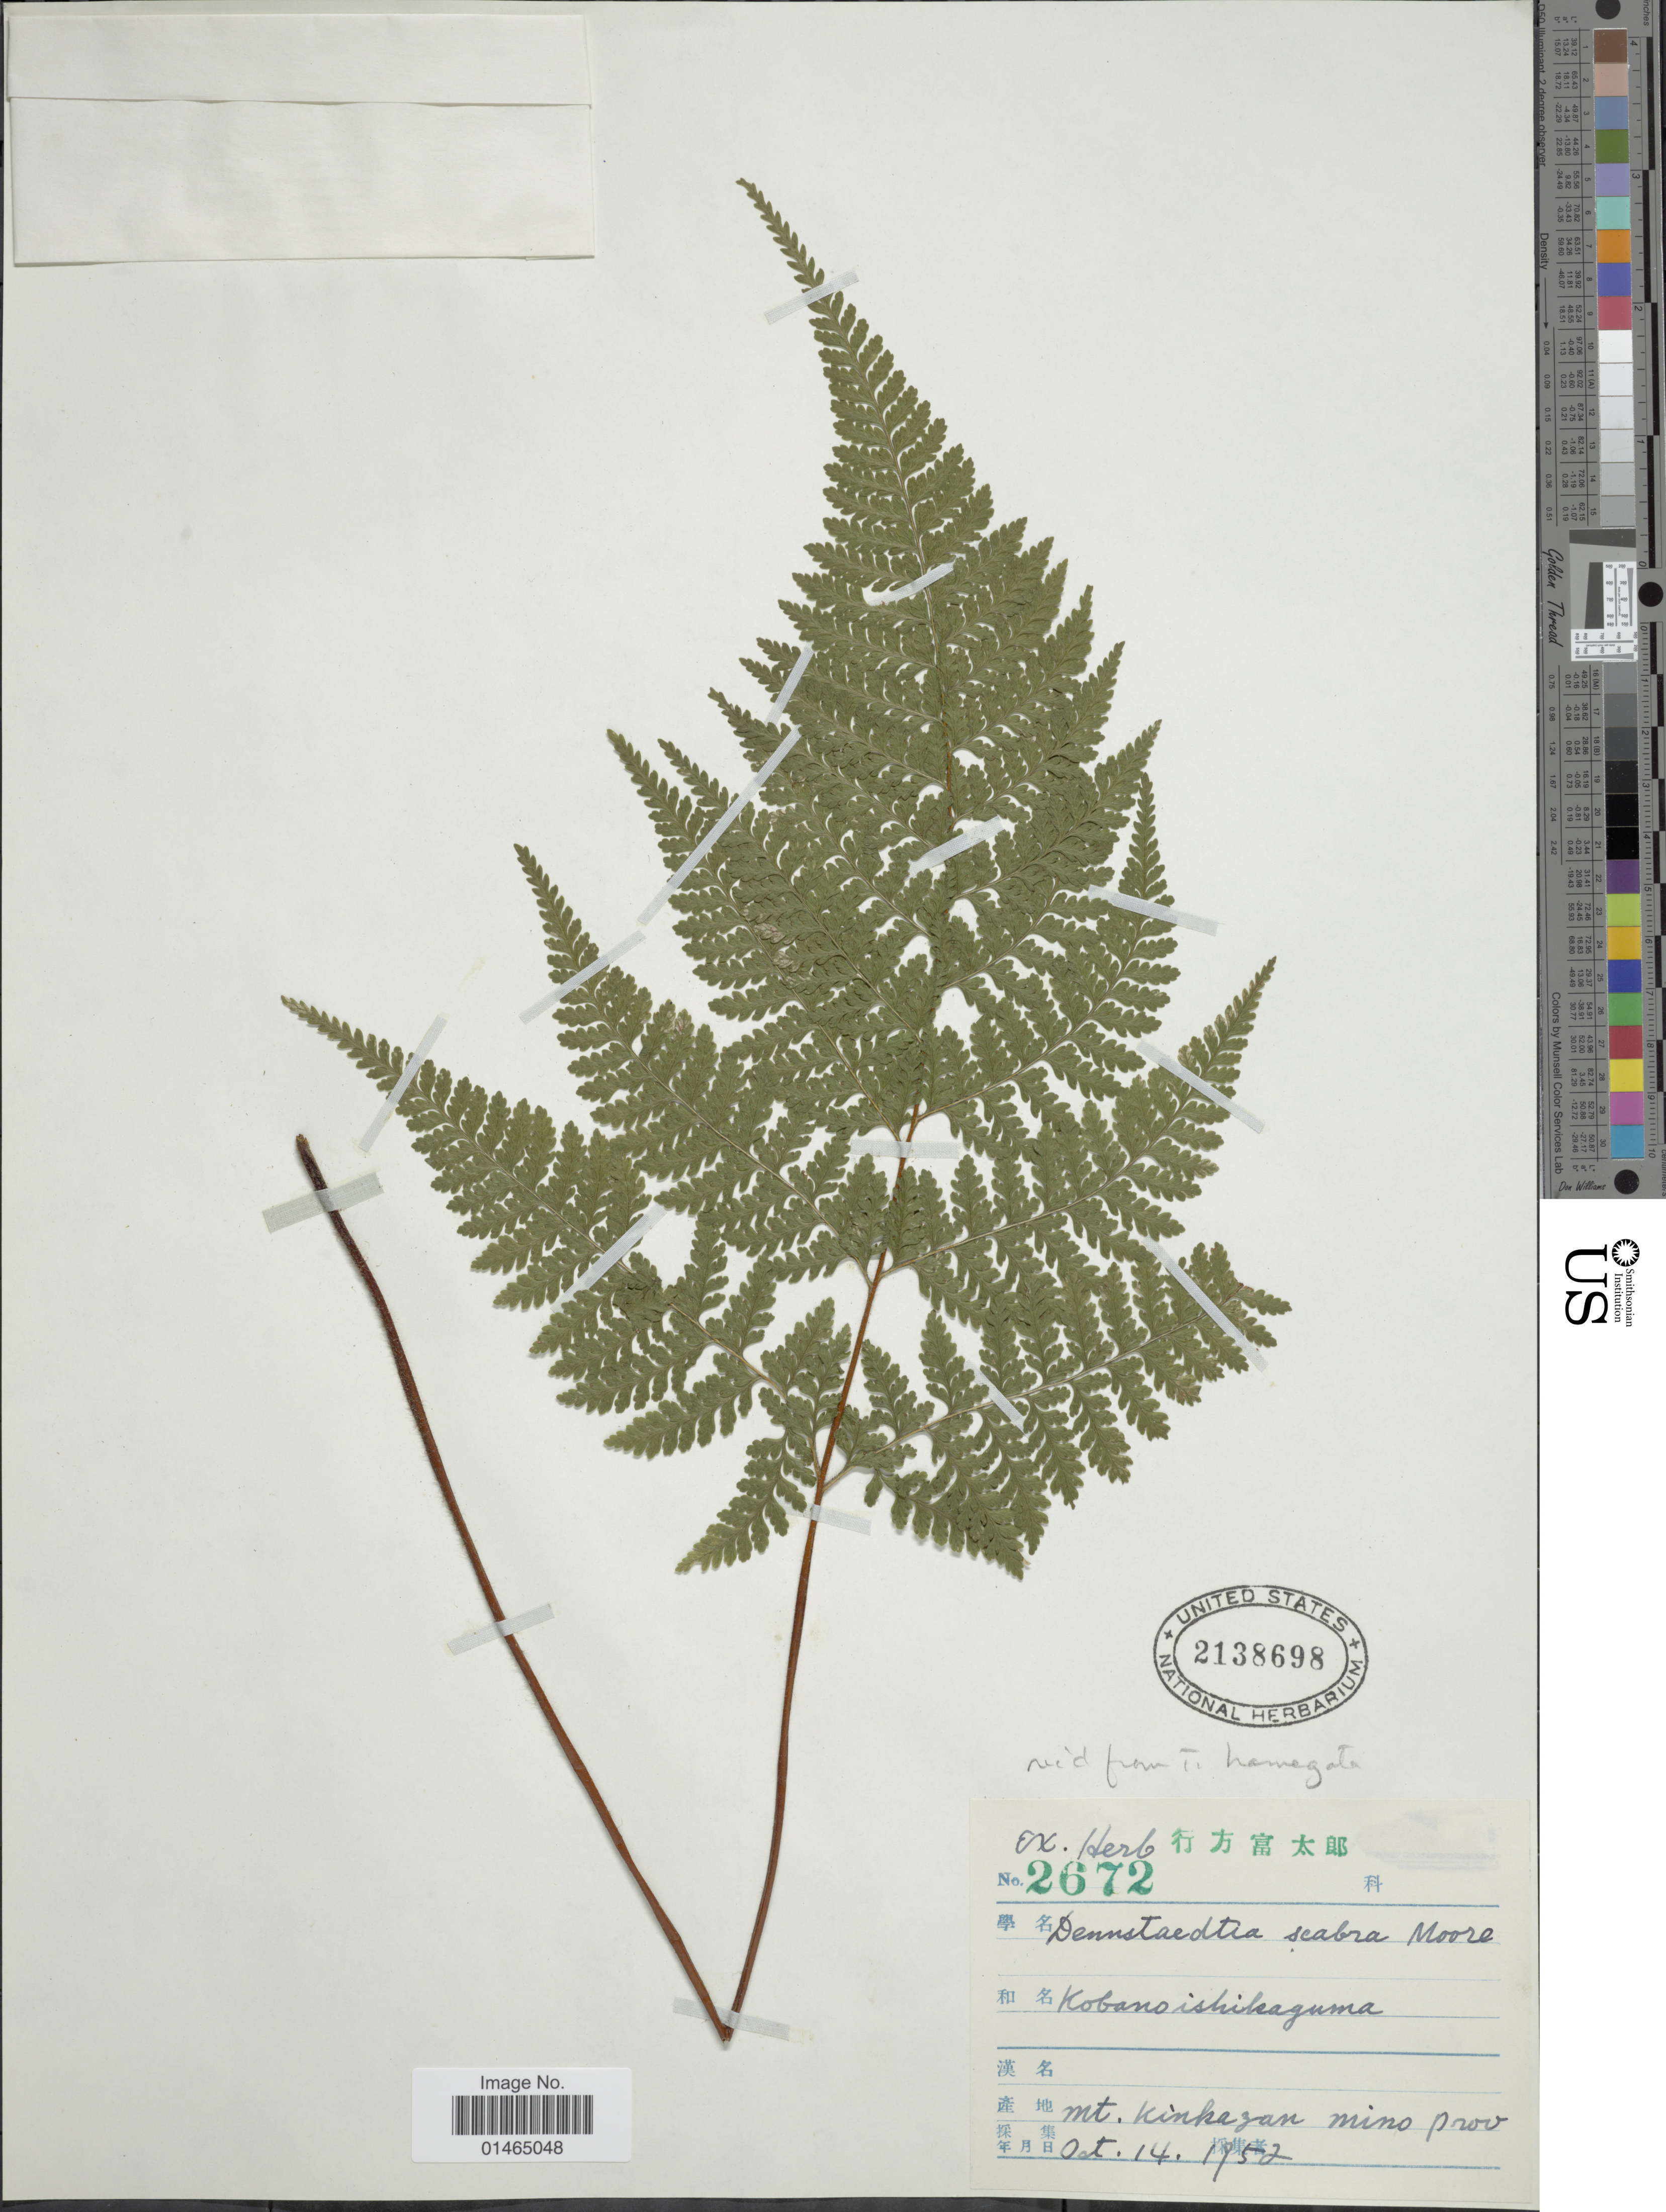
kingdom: Plantae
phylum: Tracheophyta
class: Polypodiopsida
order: Polypodiales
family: Dennstaedtiaceae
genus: Dennstaedtia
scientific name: Dennstaedtia scabra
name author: (Wall. ex Hook.) T. Moore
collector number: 2672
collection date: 1952-10-14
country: Japan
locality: Mt. Kinkazan mino prov.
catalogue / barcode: US 2138698